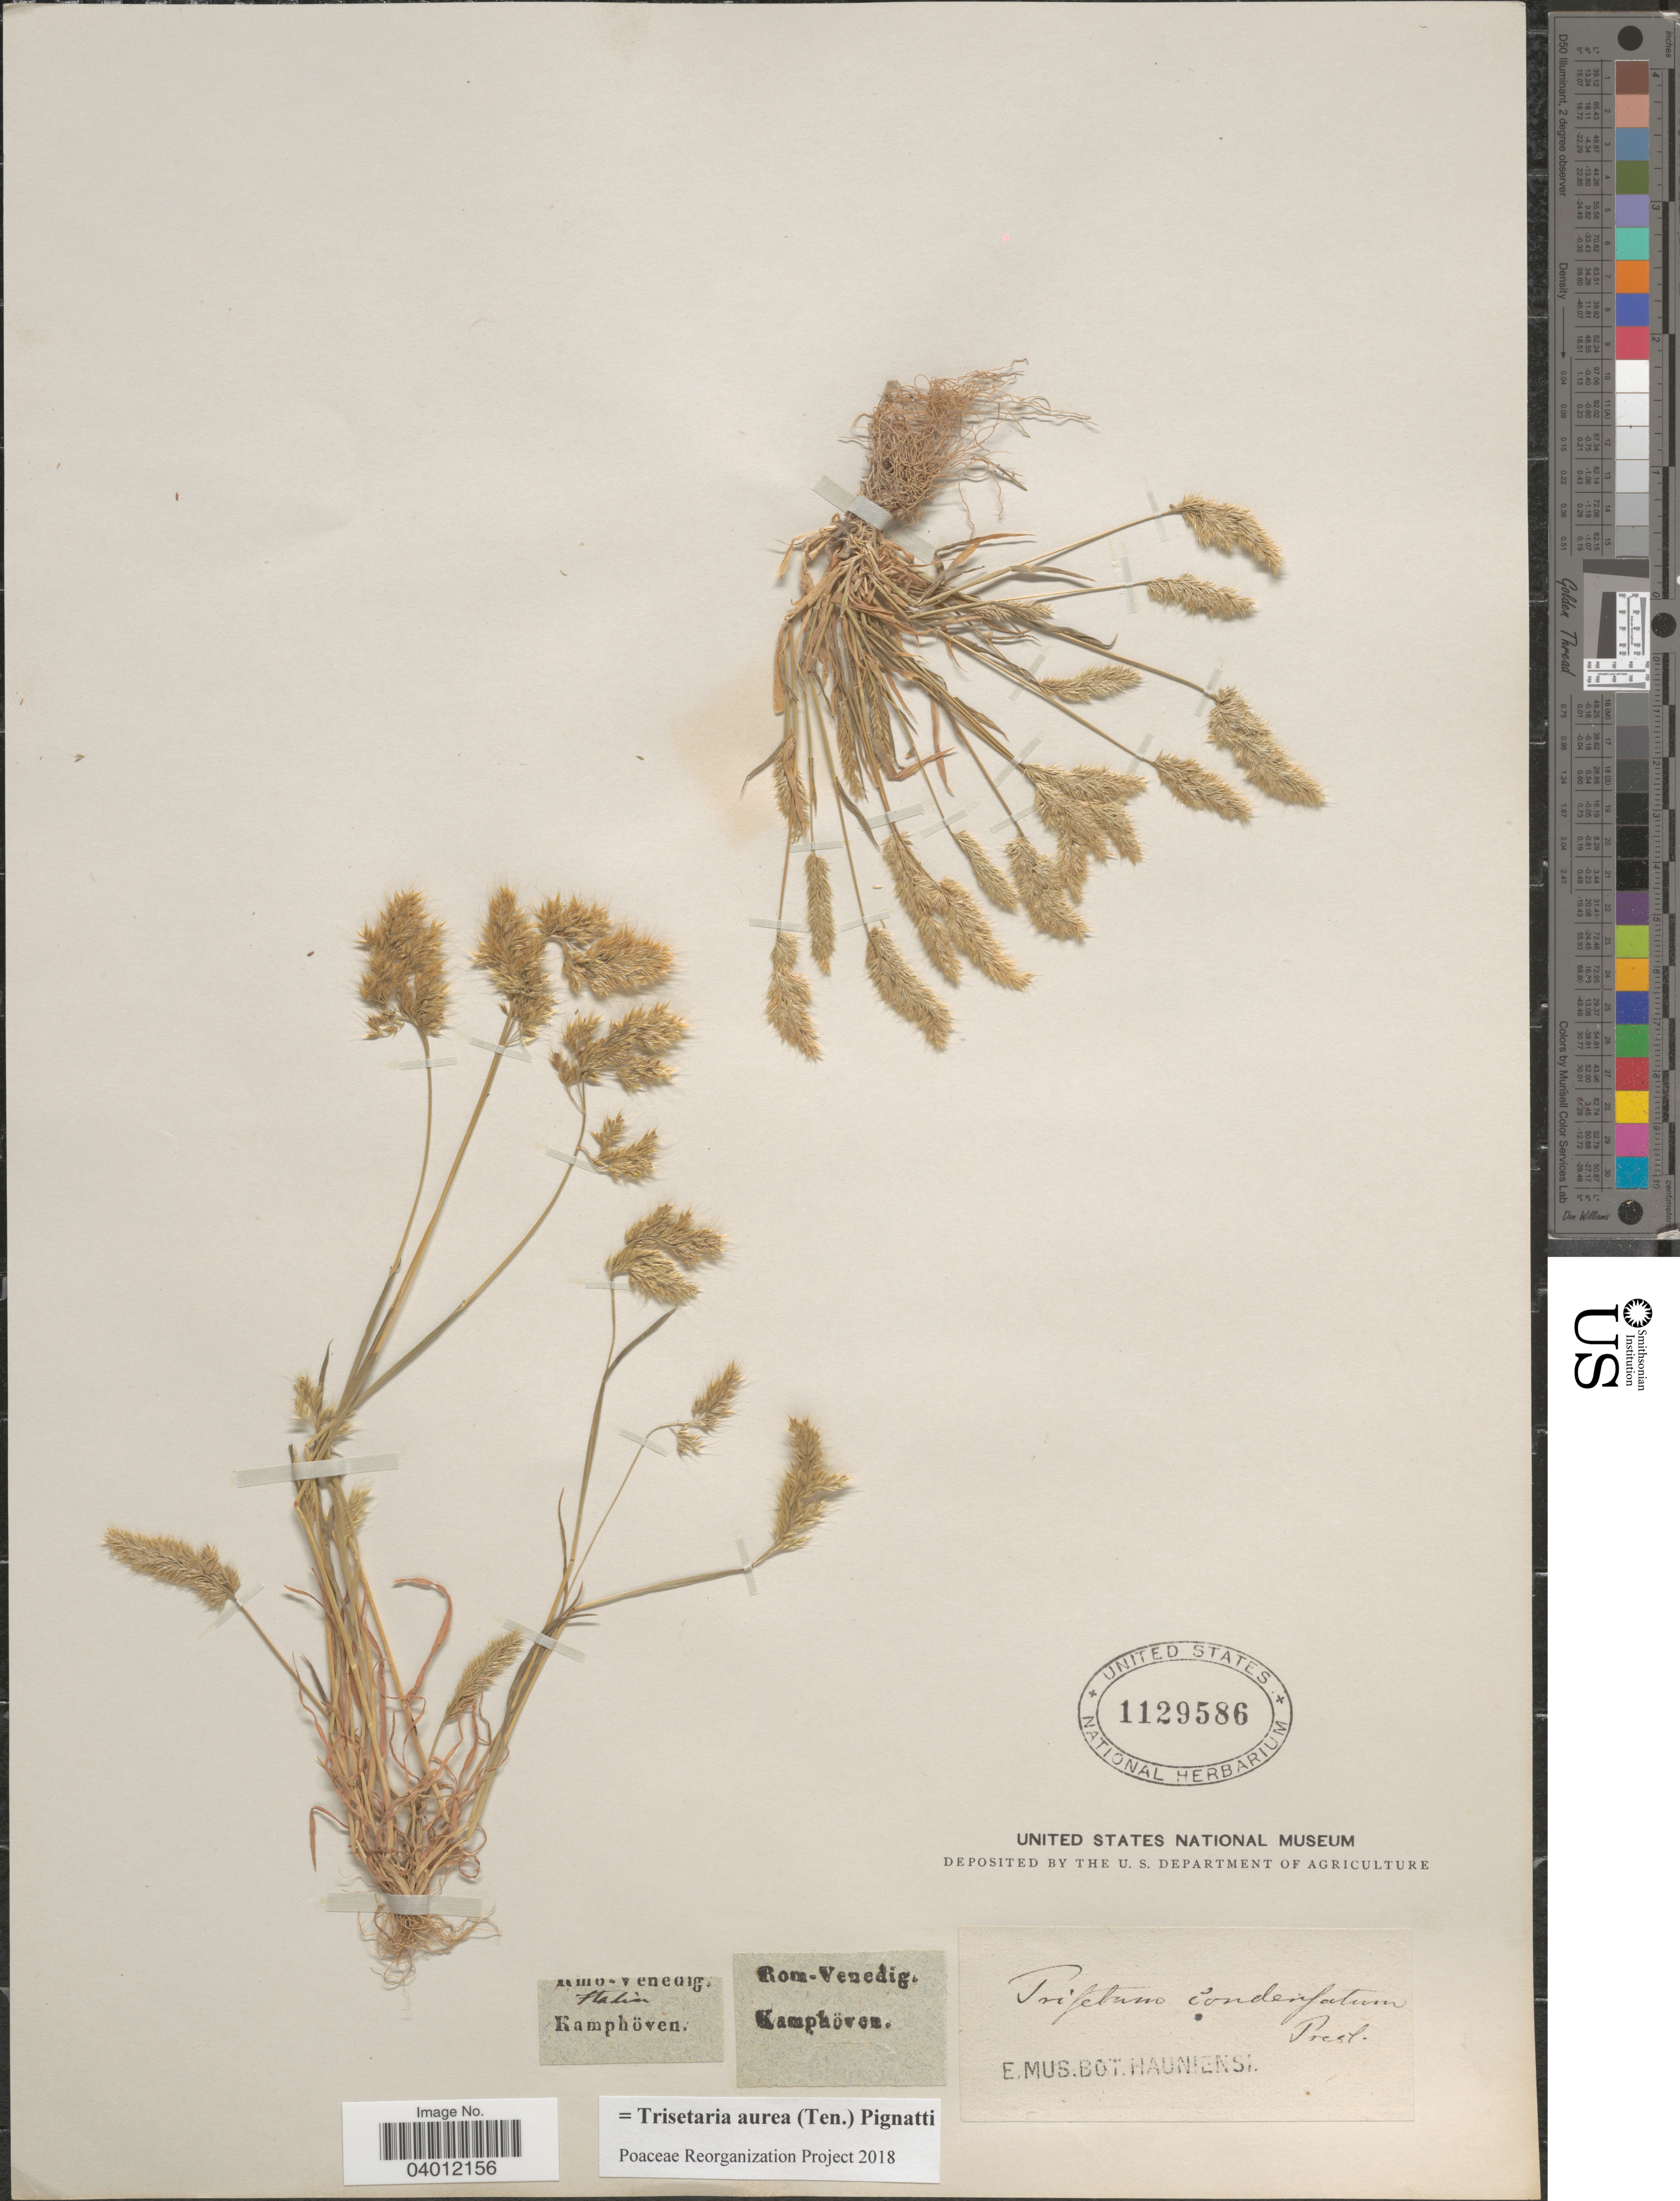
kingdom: Plantae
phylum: Tracheophyta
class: Liliopsida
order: Poales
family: Poaceae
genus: Trisetaria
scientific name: Trisetaria aurea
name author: (Ten.) Pignatti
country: Italy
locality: Kamphöven.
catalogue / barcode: US 1129586